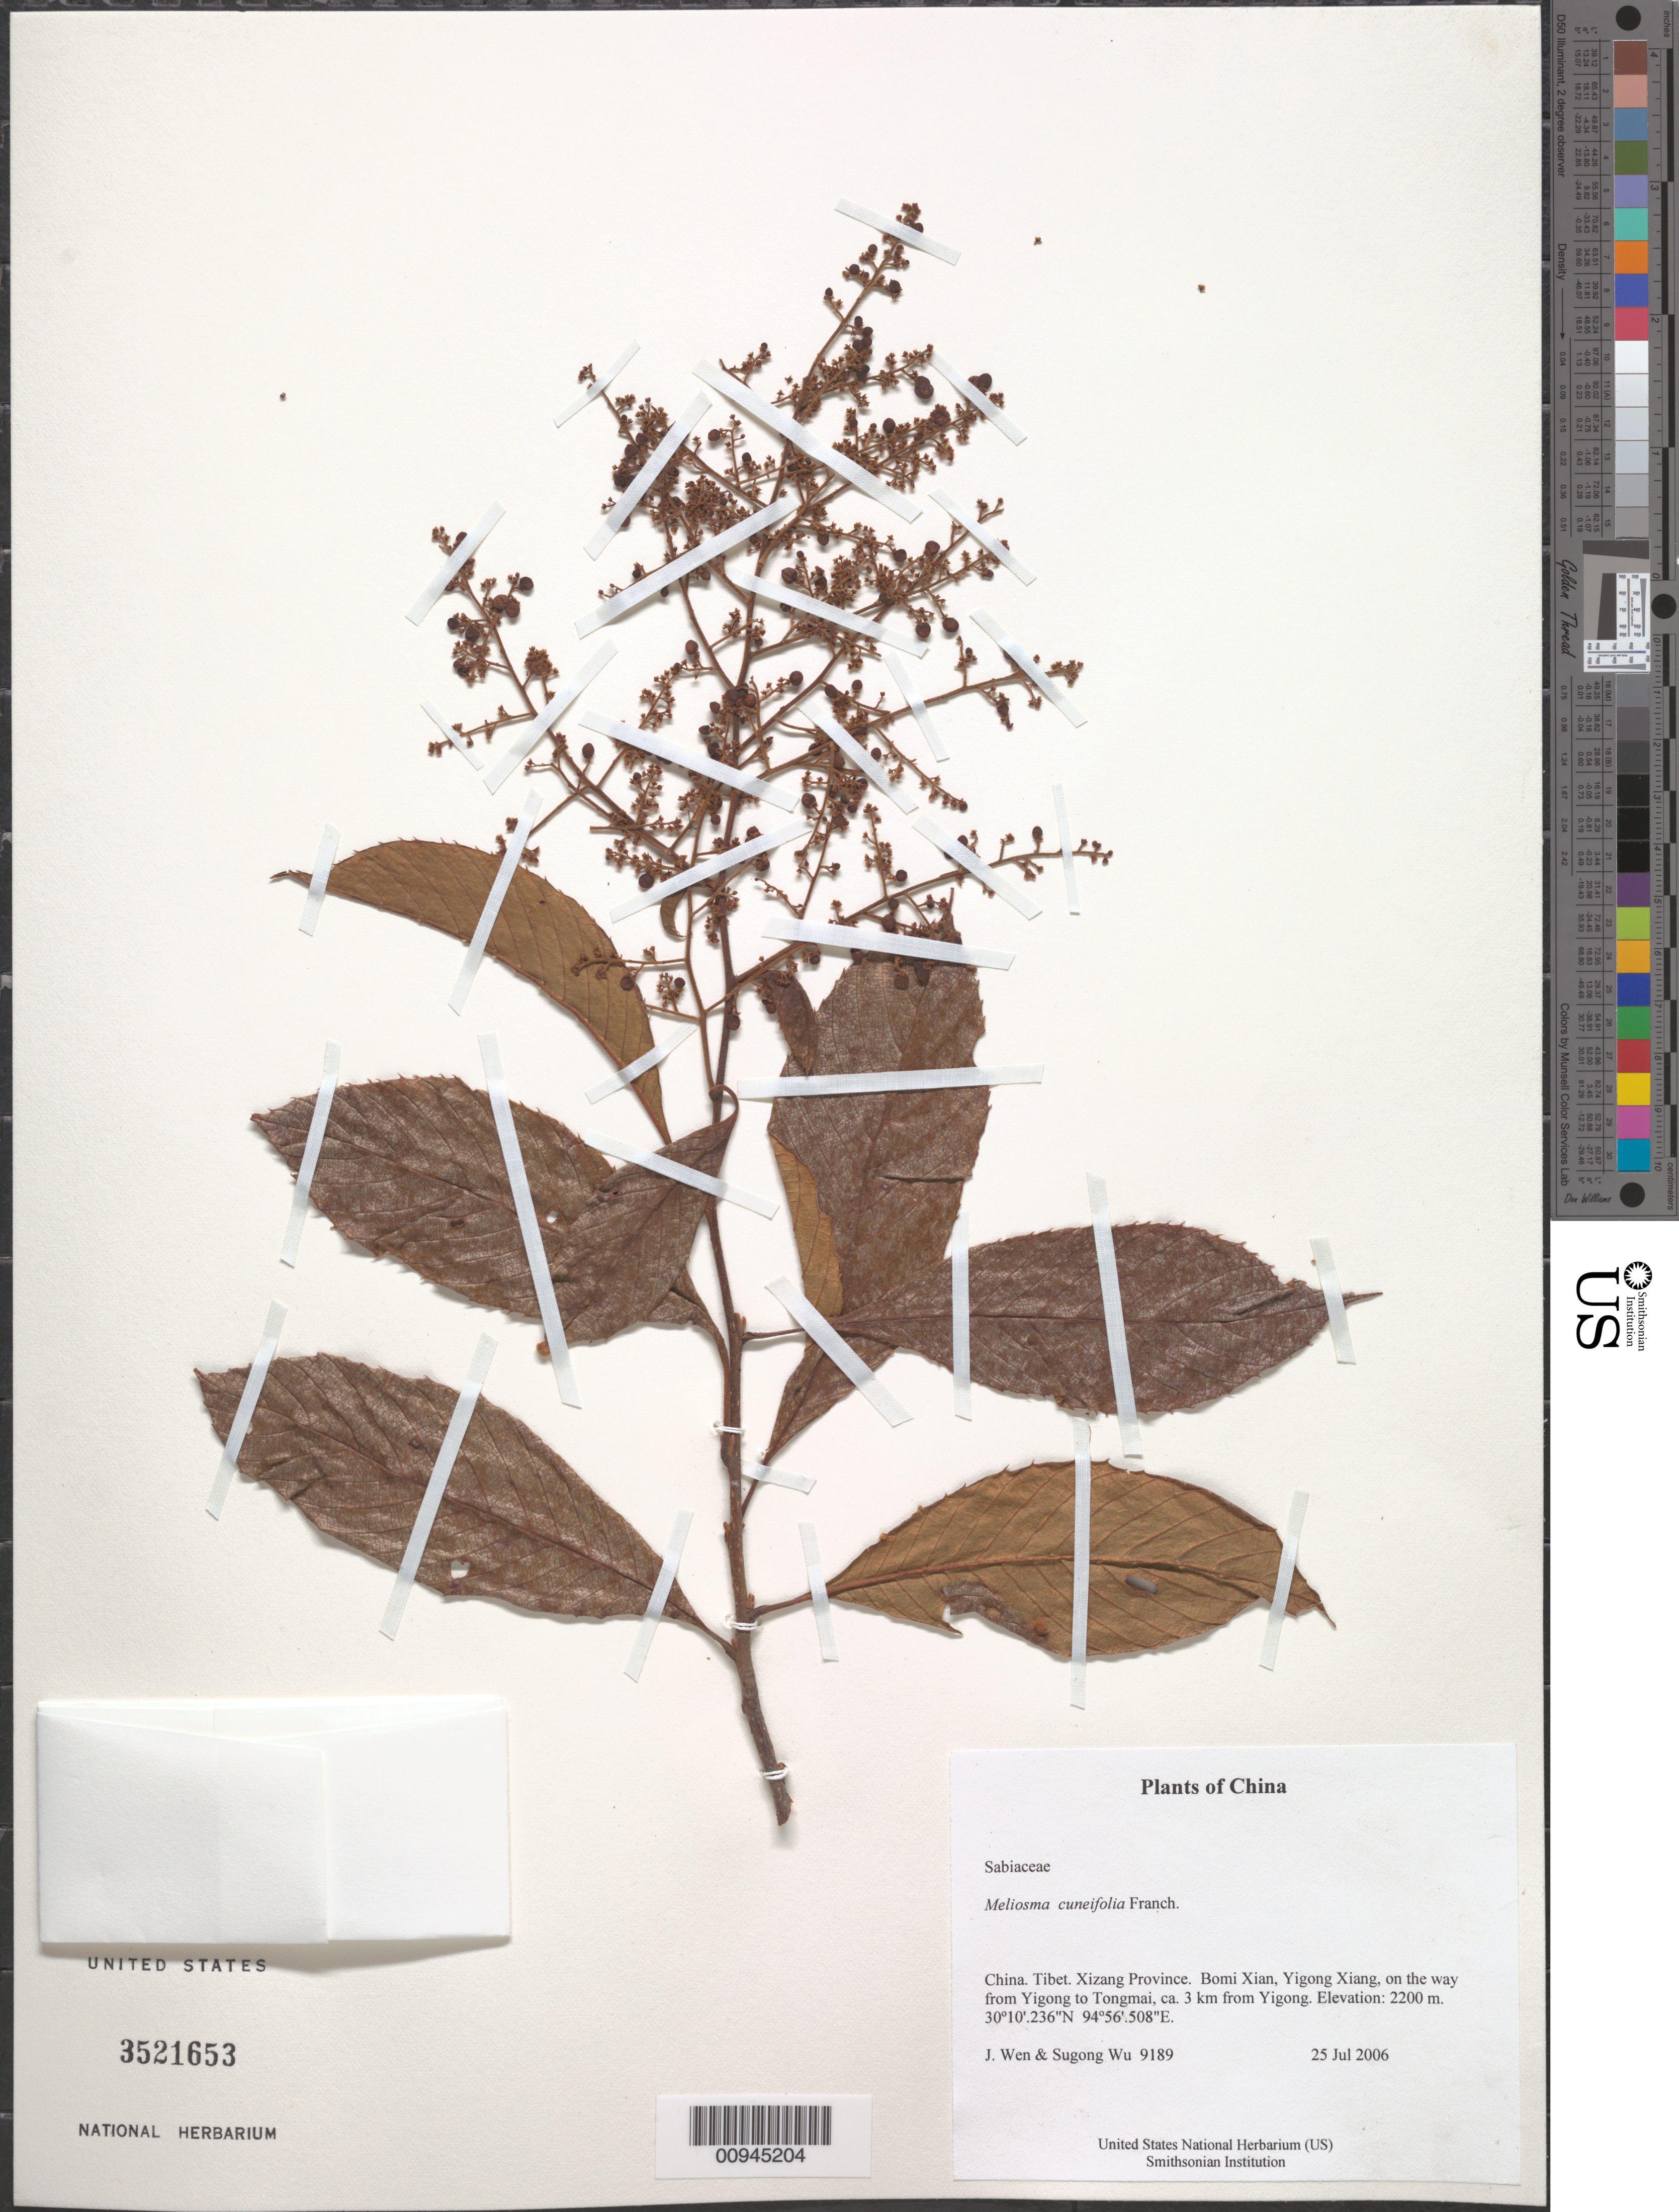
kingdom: Plantae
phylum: Tracheophyta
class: Magnoliopsida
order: Proteales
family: Sabiaceae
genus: Meliosma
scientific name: Meliosma cuneifolia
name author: Franch.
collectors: J. Wen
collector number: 9189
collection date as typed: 25 Jul 2006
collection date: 2006-07-25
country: China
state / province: Xizang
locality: Xizang Province. Bomi Xian, Yigong Xiang, on the way from Yigong to Tongmai, ca. 3 km from Yigong.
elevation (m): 2200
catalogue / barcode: US 3521653